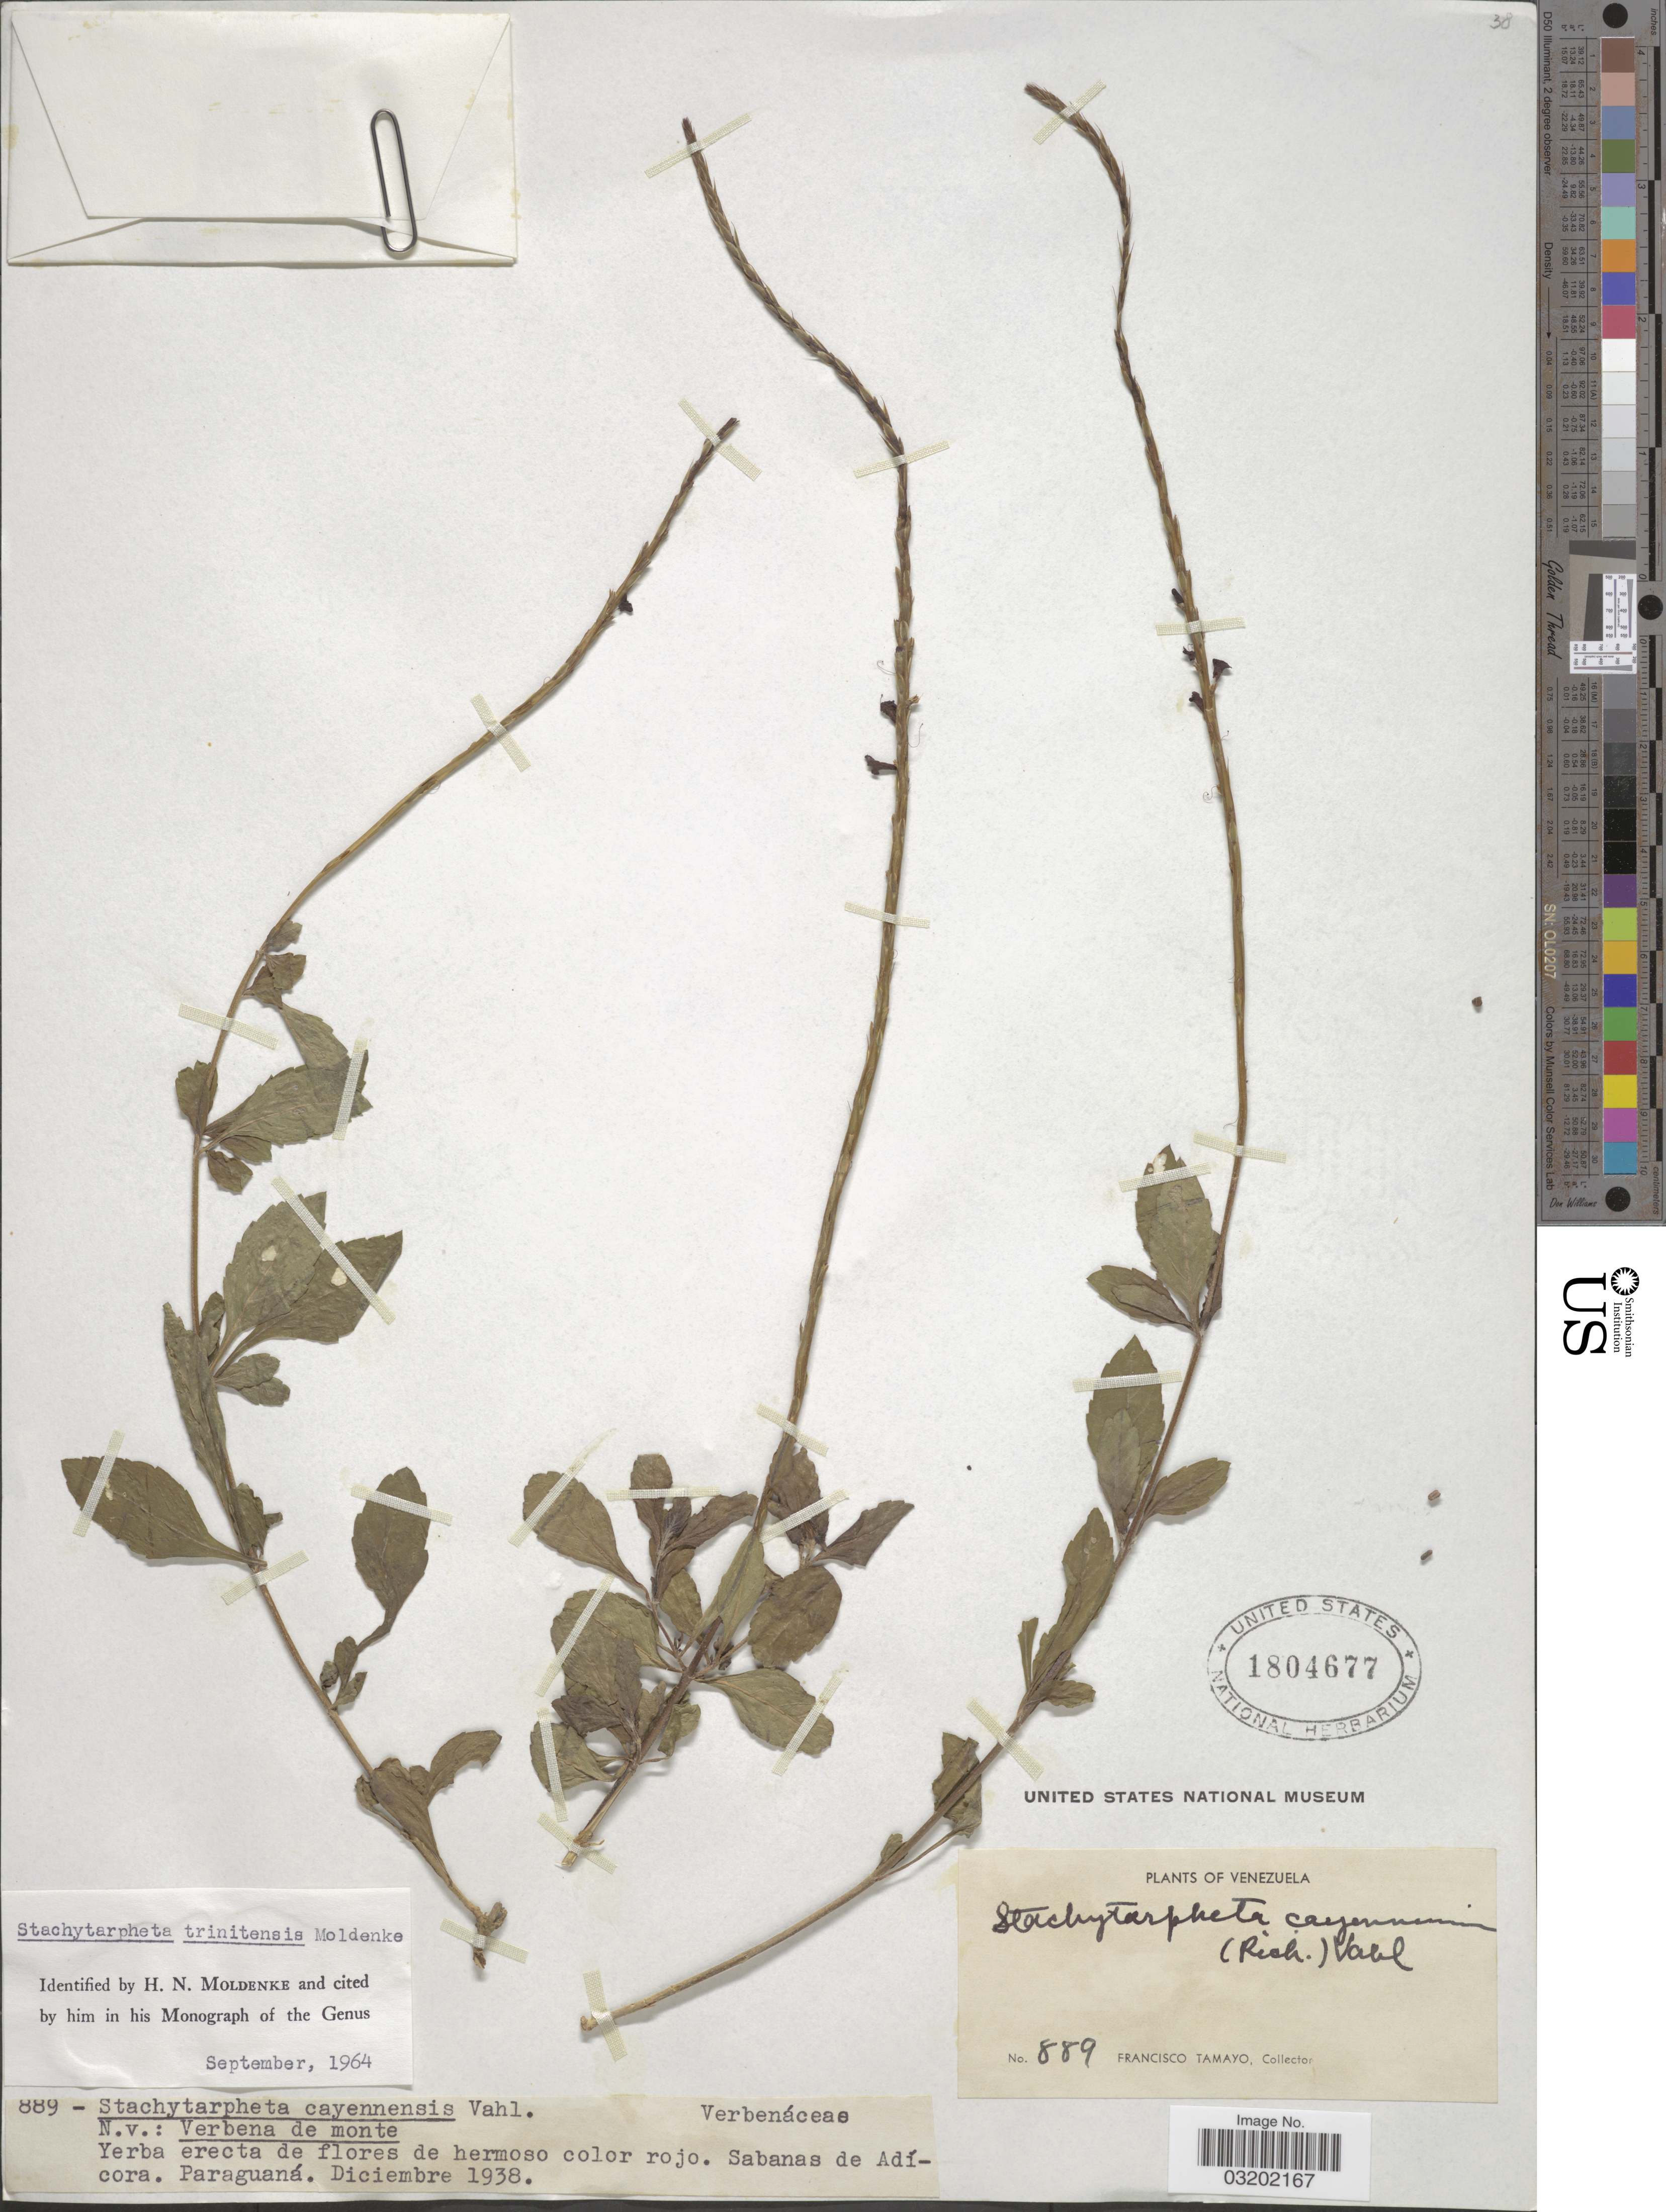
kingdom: Plantae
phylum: Tracheophyta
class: Magnoliopsida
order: Lamiales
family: Verbenaceae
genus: Stachytarpheta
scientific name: Stachytarpheta trinitensis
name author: Moldenke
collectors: F. Tamayo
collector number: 889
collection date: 1938-12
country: Venezuela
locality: Sabanas di Adícora. Paraguaná.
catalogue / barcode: US 1804677